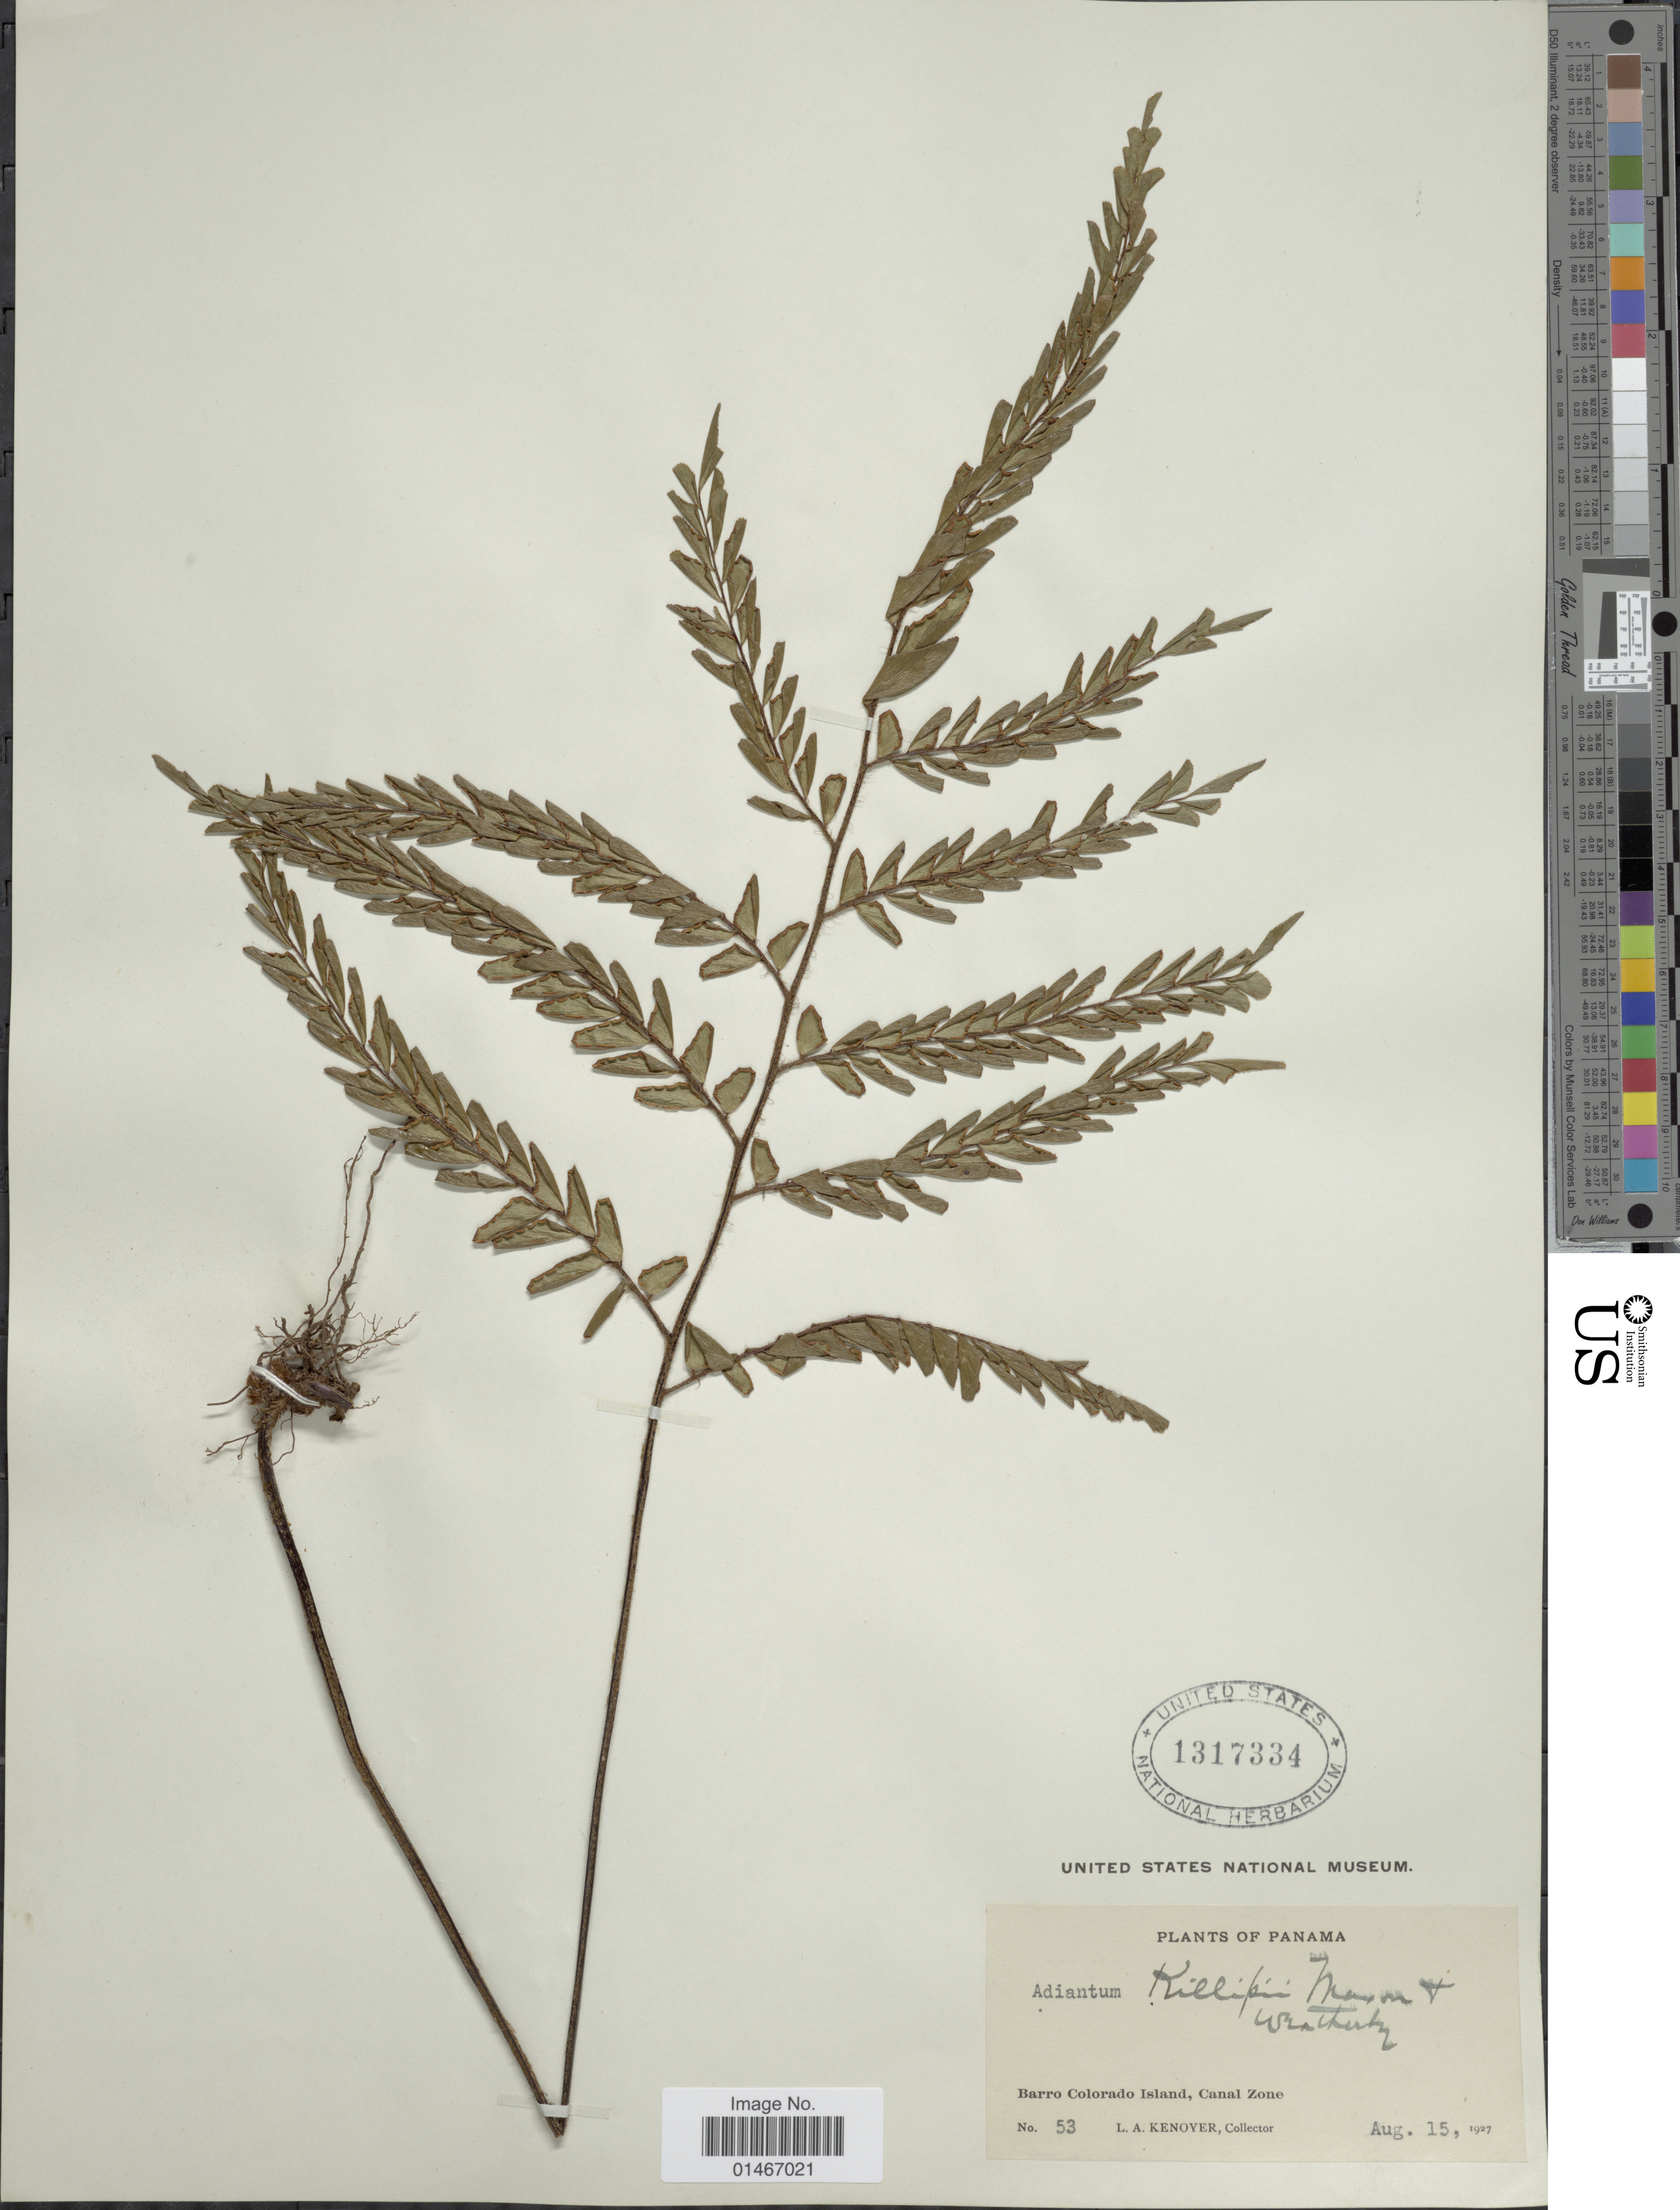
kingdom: Plantae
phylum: Tracheophyta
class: Polypodiopsida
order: Polypodiales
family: Pteridaceae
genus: Adiantum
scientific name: Adiantum killipii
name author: Maxon & Weath.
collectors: L. Kenover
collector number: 53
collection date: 1927-08-15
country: Panama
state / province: Panamá Oeste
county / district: Canal Zone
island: Barro Colorado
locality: Barro Colorado Island, Canal Zone.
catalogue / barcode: US 1317334